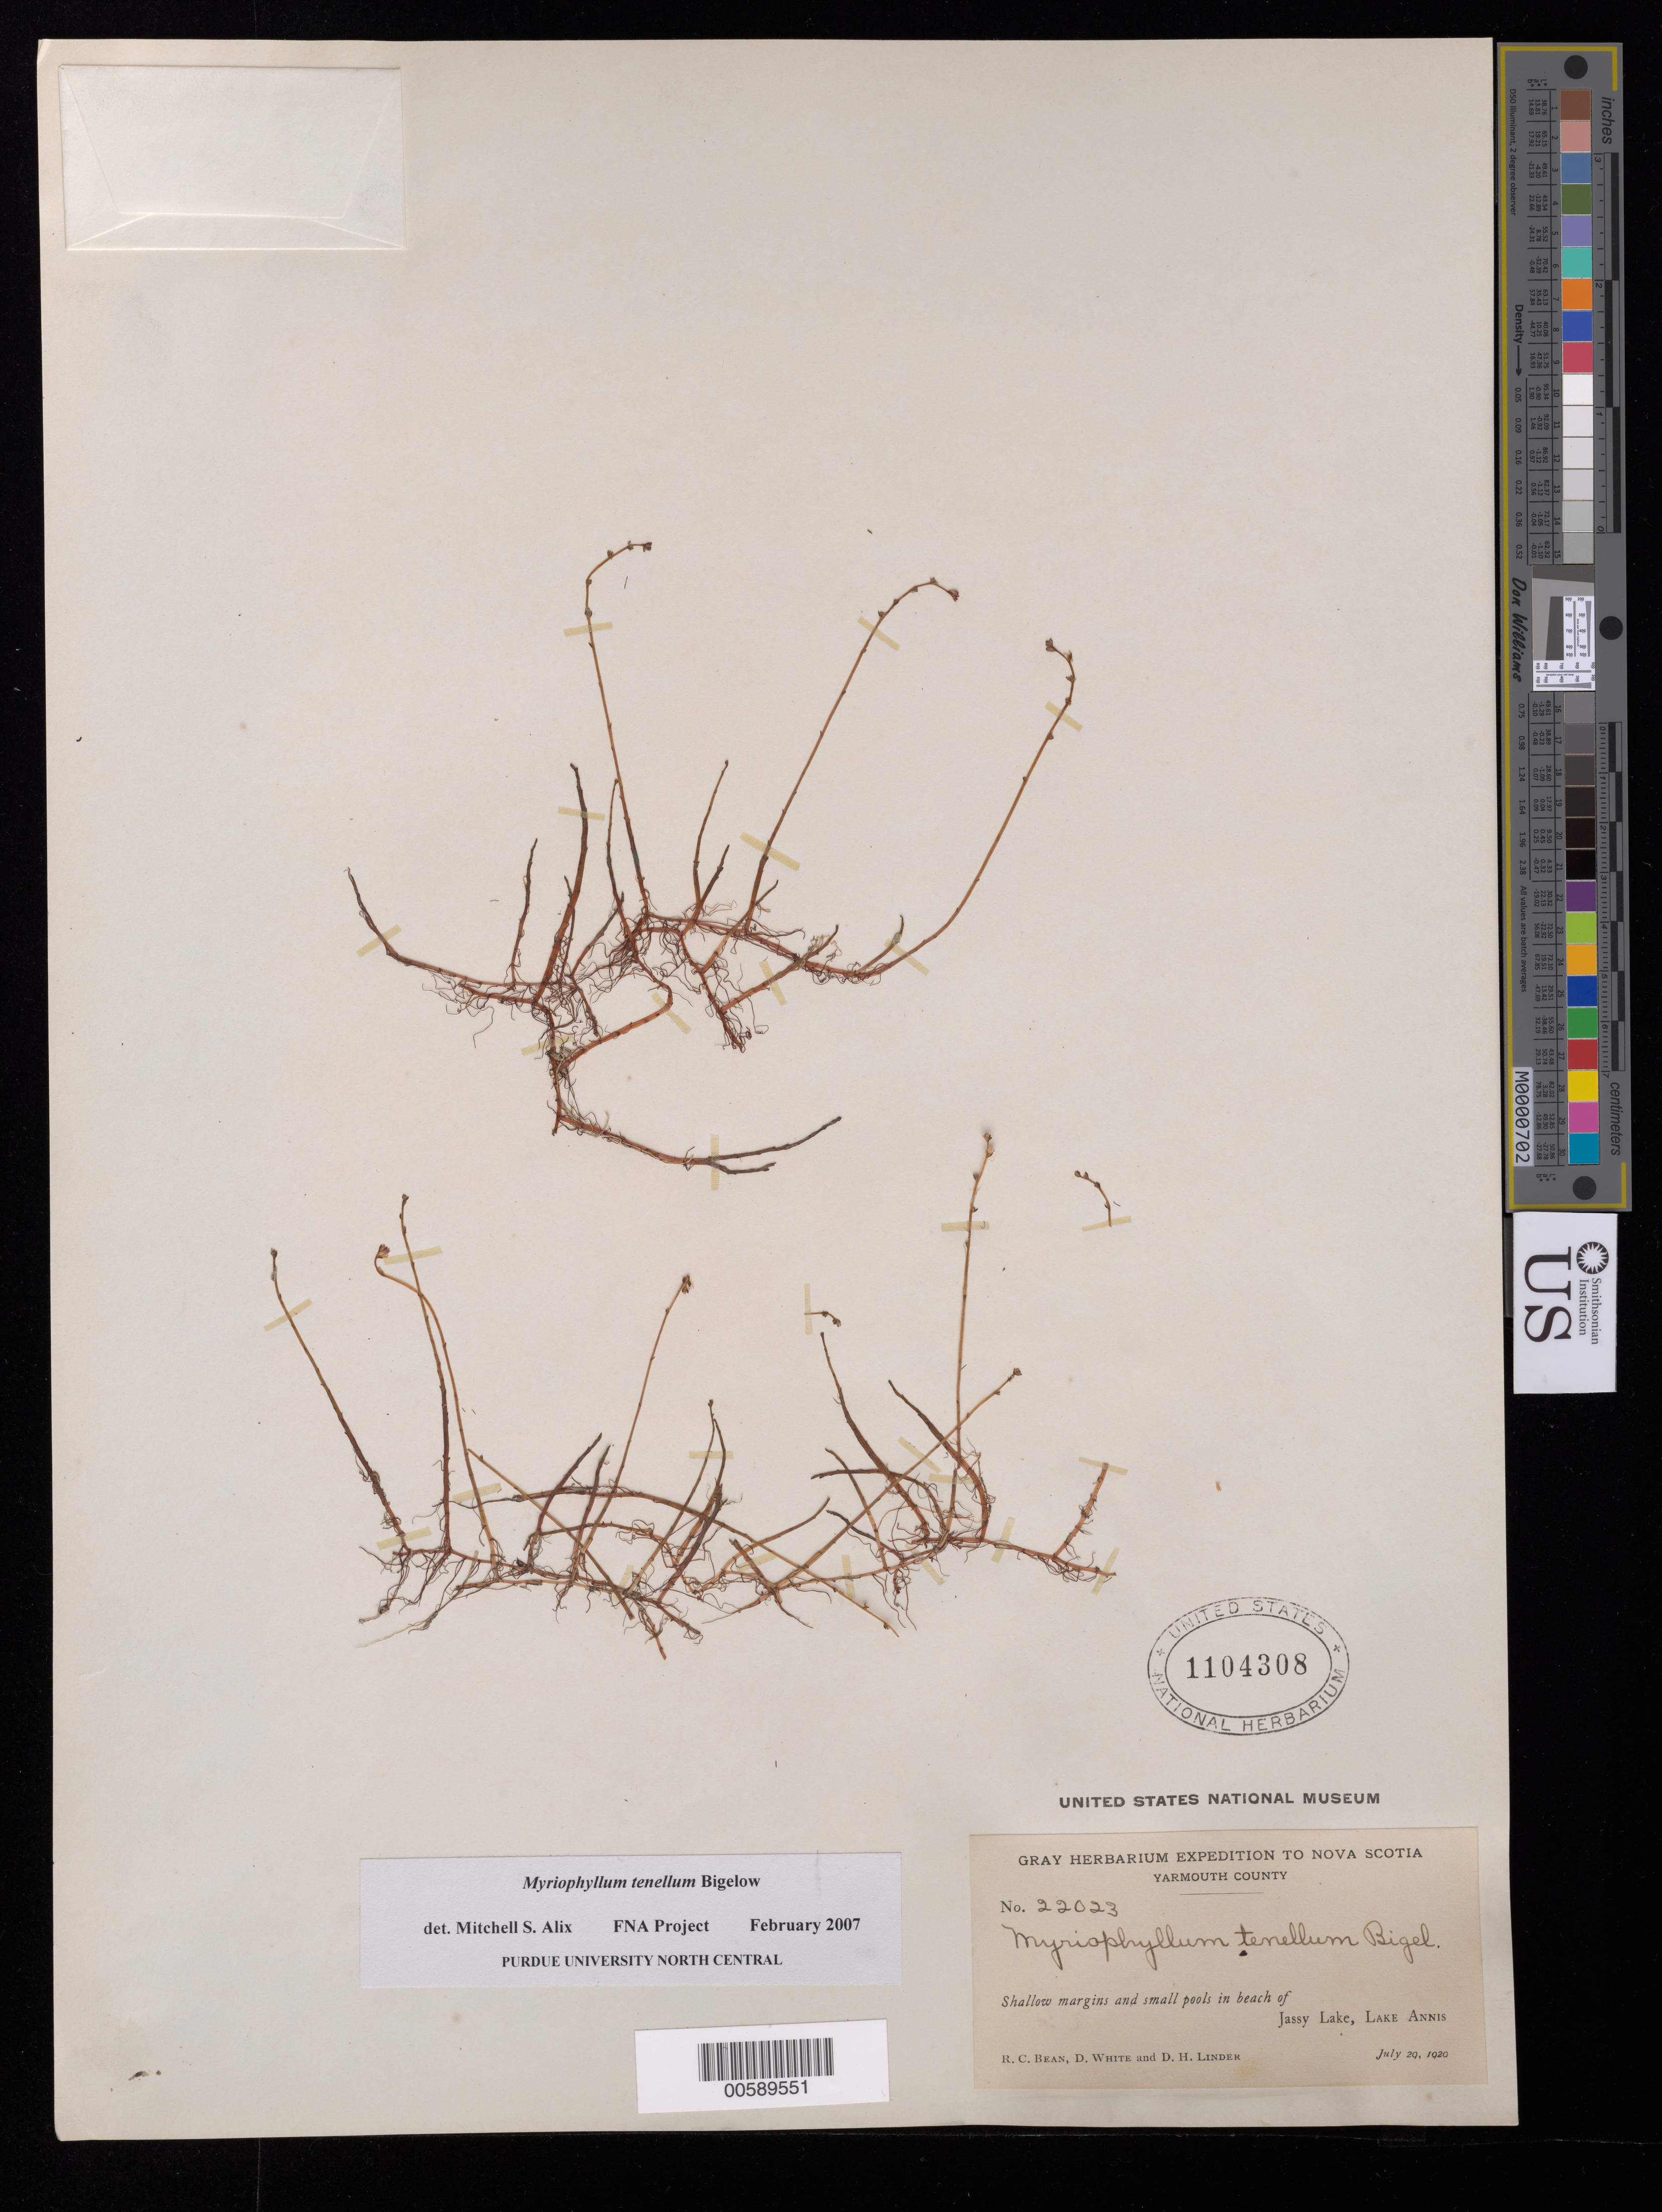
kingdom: Plantae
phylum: Tracheophyta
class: Magnoliopsida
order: Saxifragales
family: Haloragaceae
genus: Myriophyllum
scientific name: Myriophyllum tenellum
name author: Bigelow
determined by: Alix, M. S.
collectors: R. Bean, D. White & D. Linder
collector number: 22033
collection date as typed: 20 Jul 1920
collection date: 1920-07-20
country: Canada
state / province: Nova Scotia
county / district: Yarmouth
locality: Jassy Lake, Lake Annis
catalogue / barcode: US 1104308